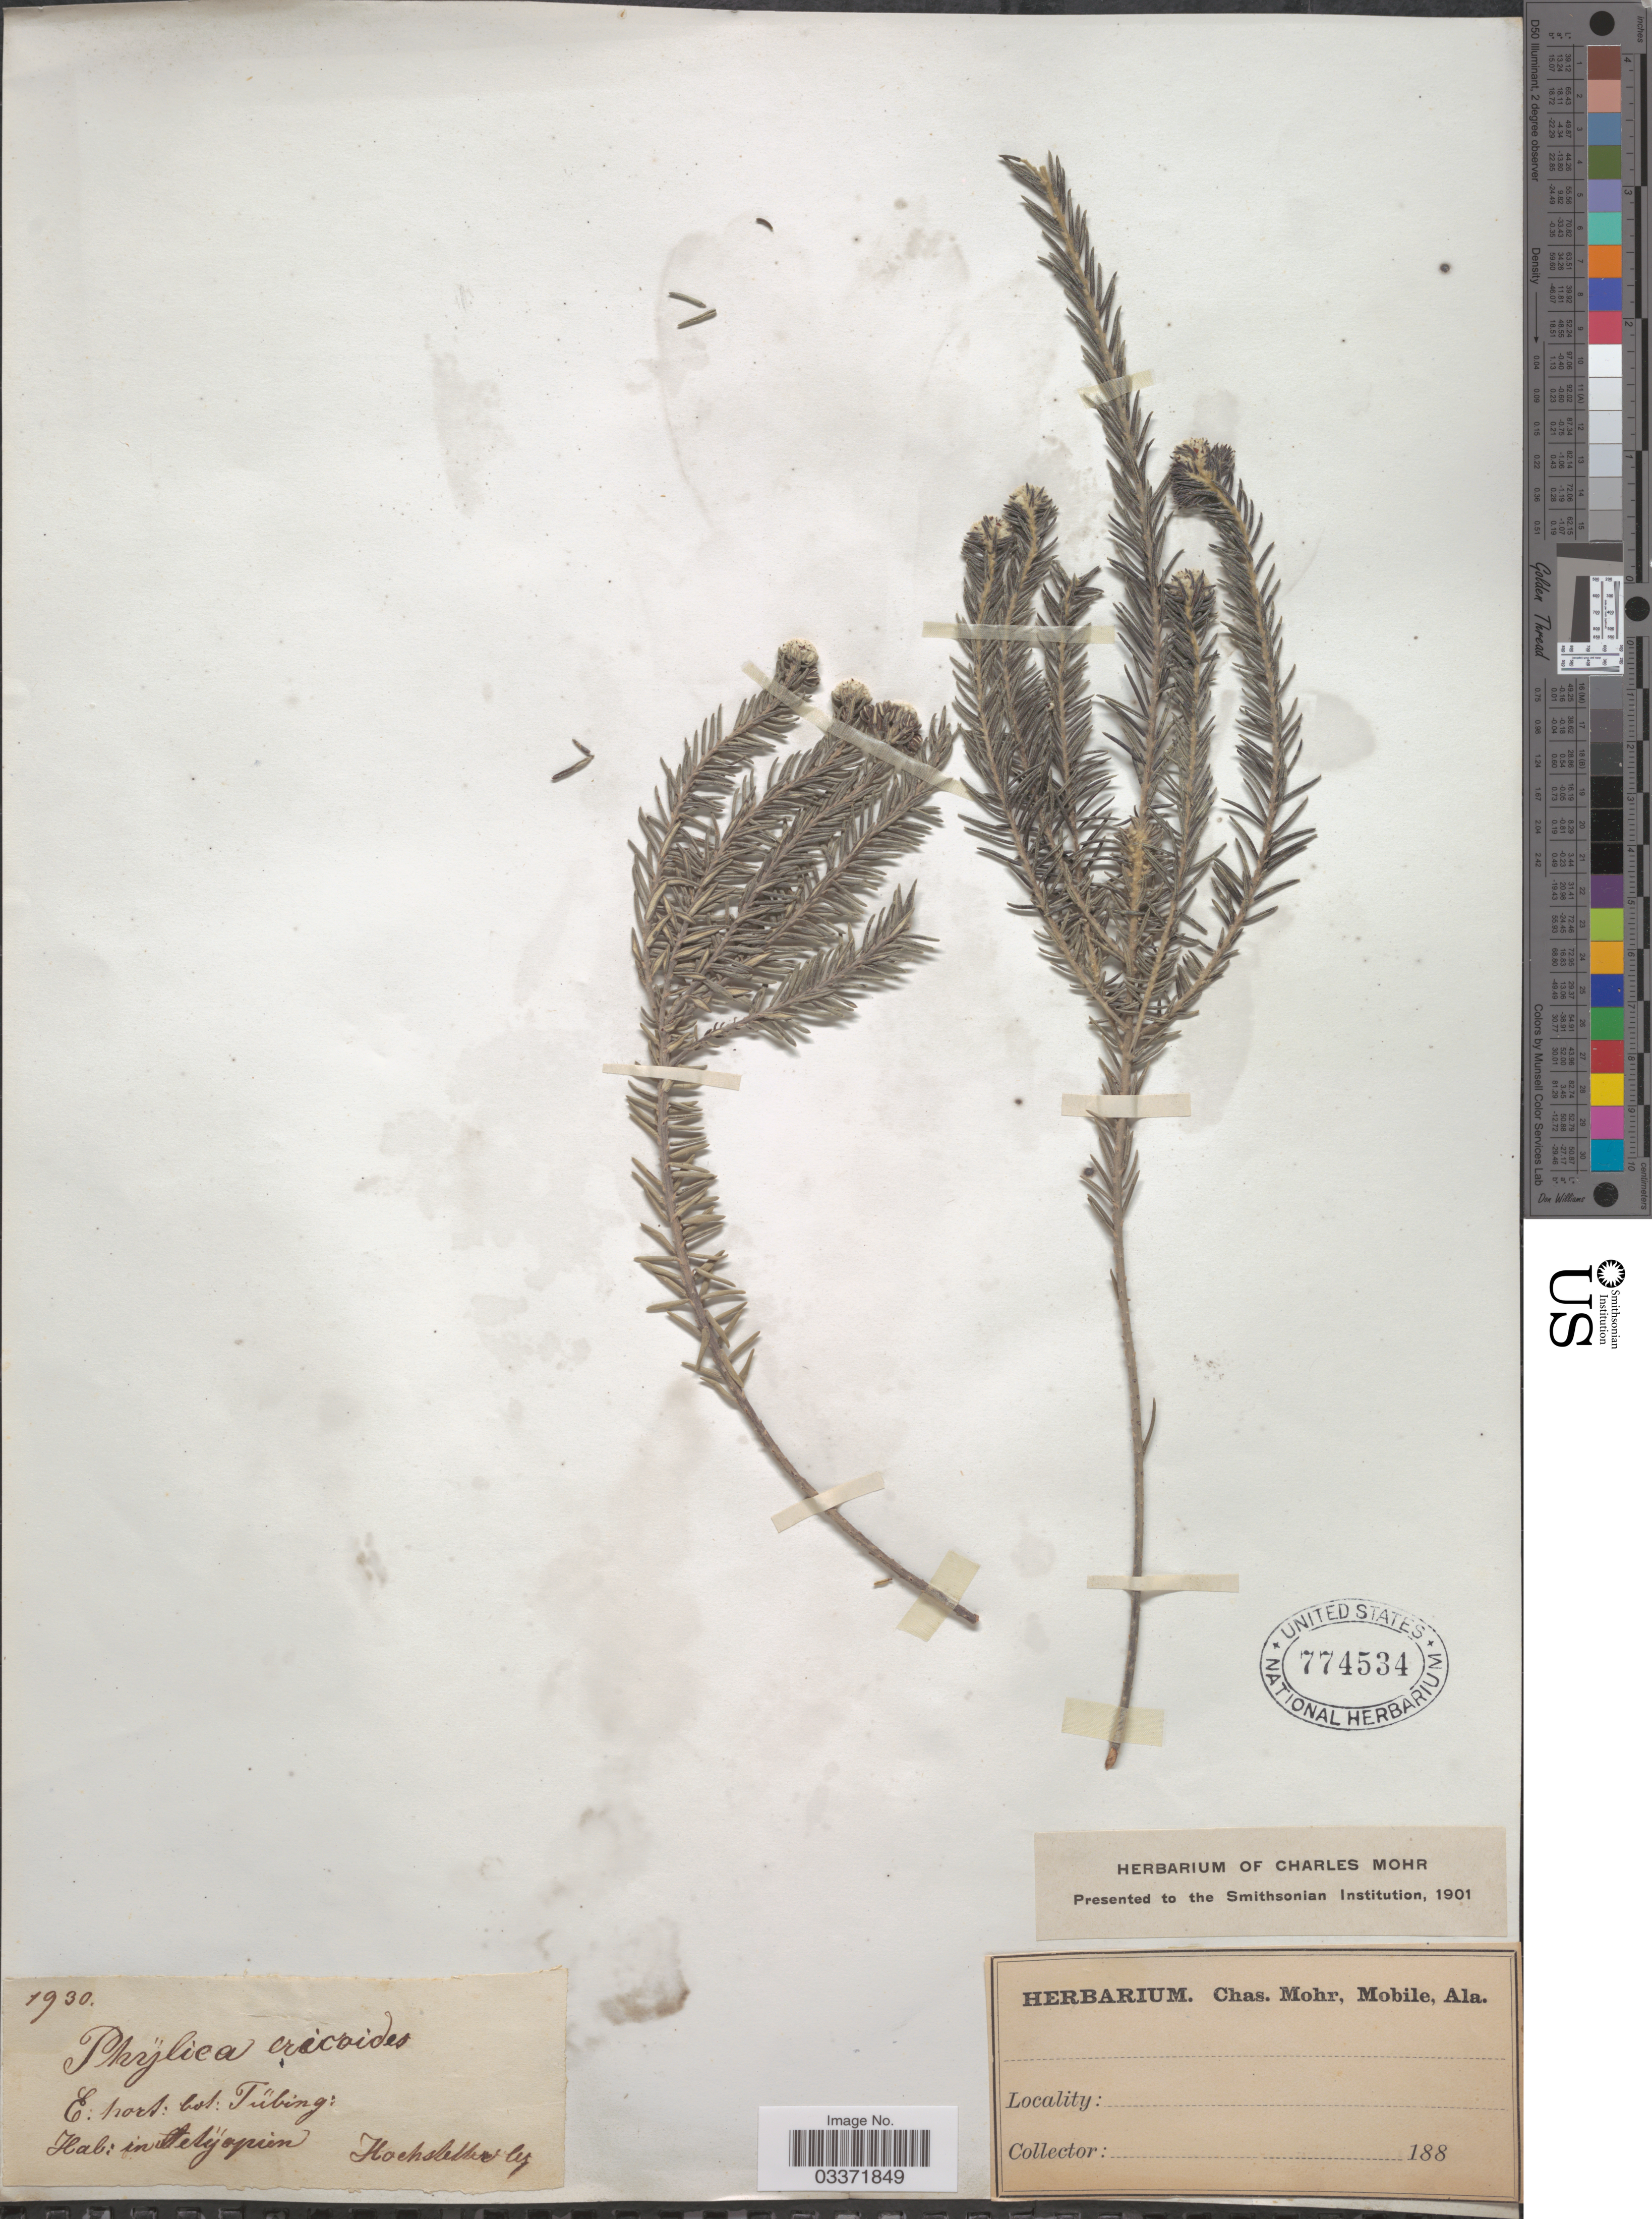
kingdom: Plantae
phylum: Tracheophyta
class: Magnoliopsida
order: Rosales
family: Rhamnaceae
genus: Phylica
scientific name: Phylica ericoides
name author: L.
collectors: -. Hochstetter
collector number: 1930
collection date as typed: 188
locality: E: hort: bot: Tübing [unsure placement]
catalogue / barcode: US 774534